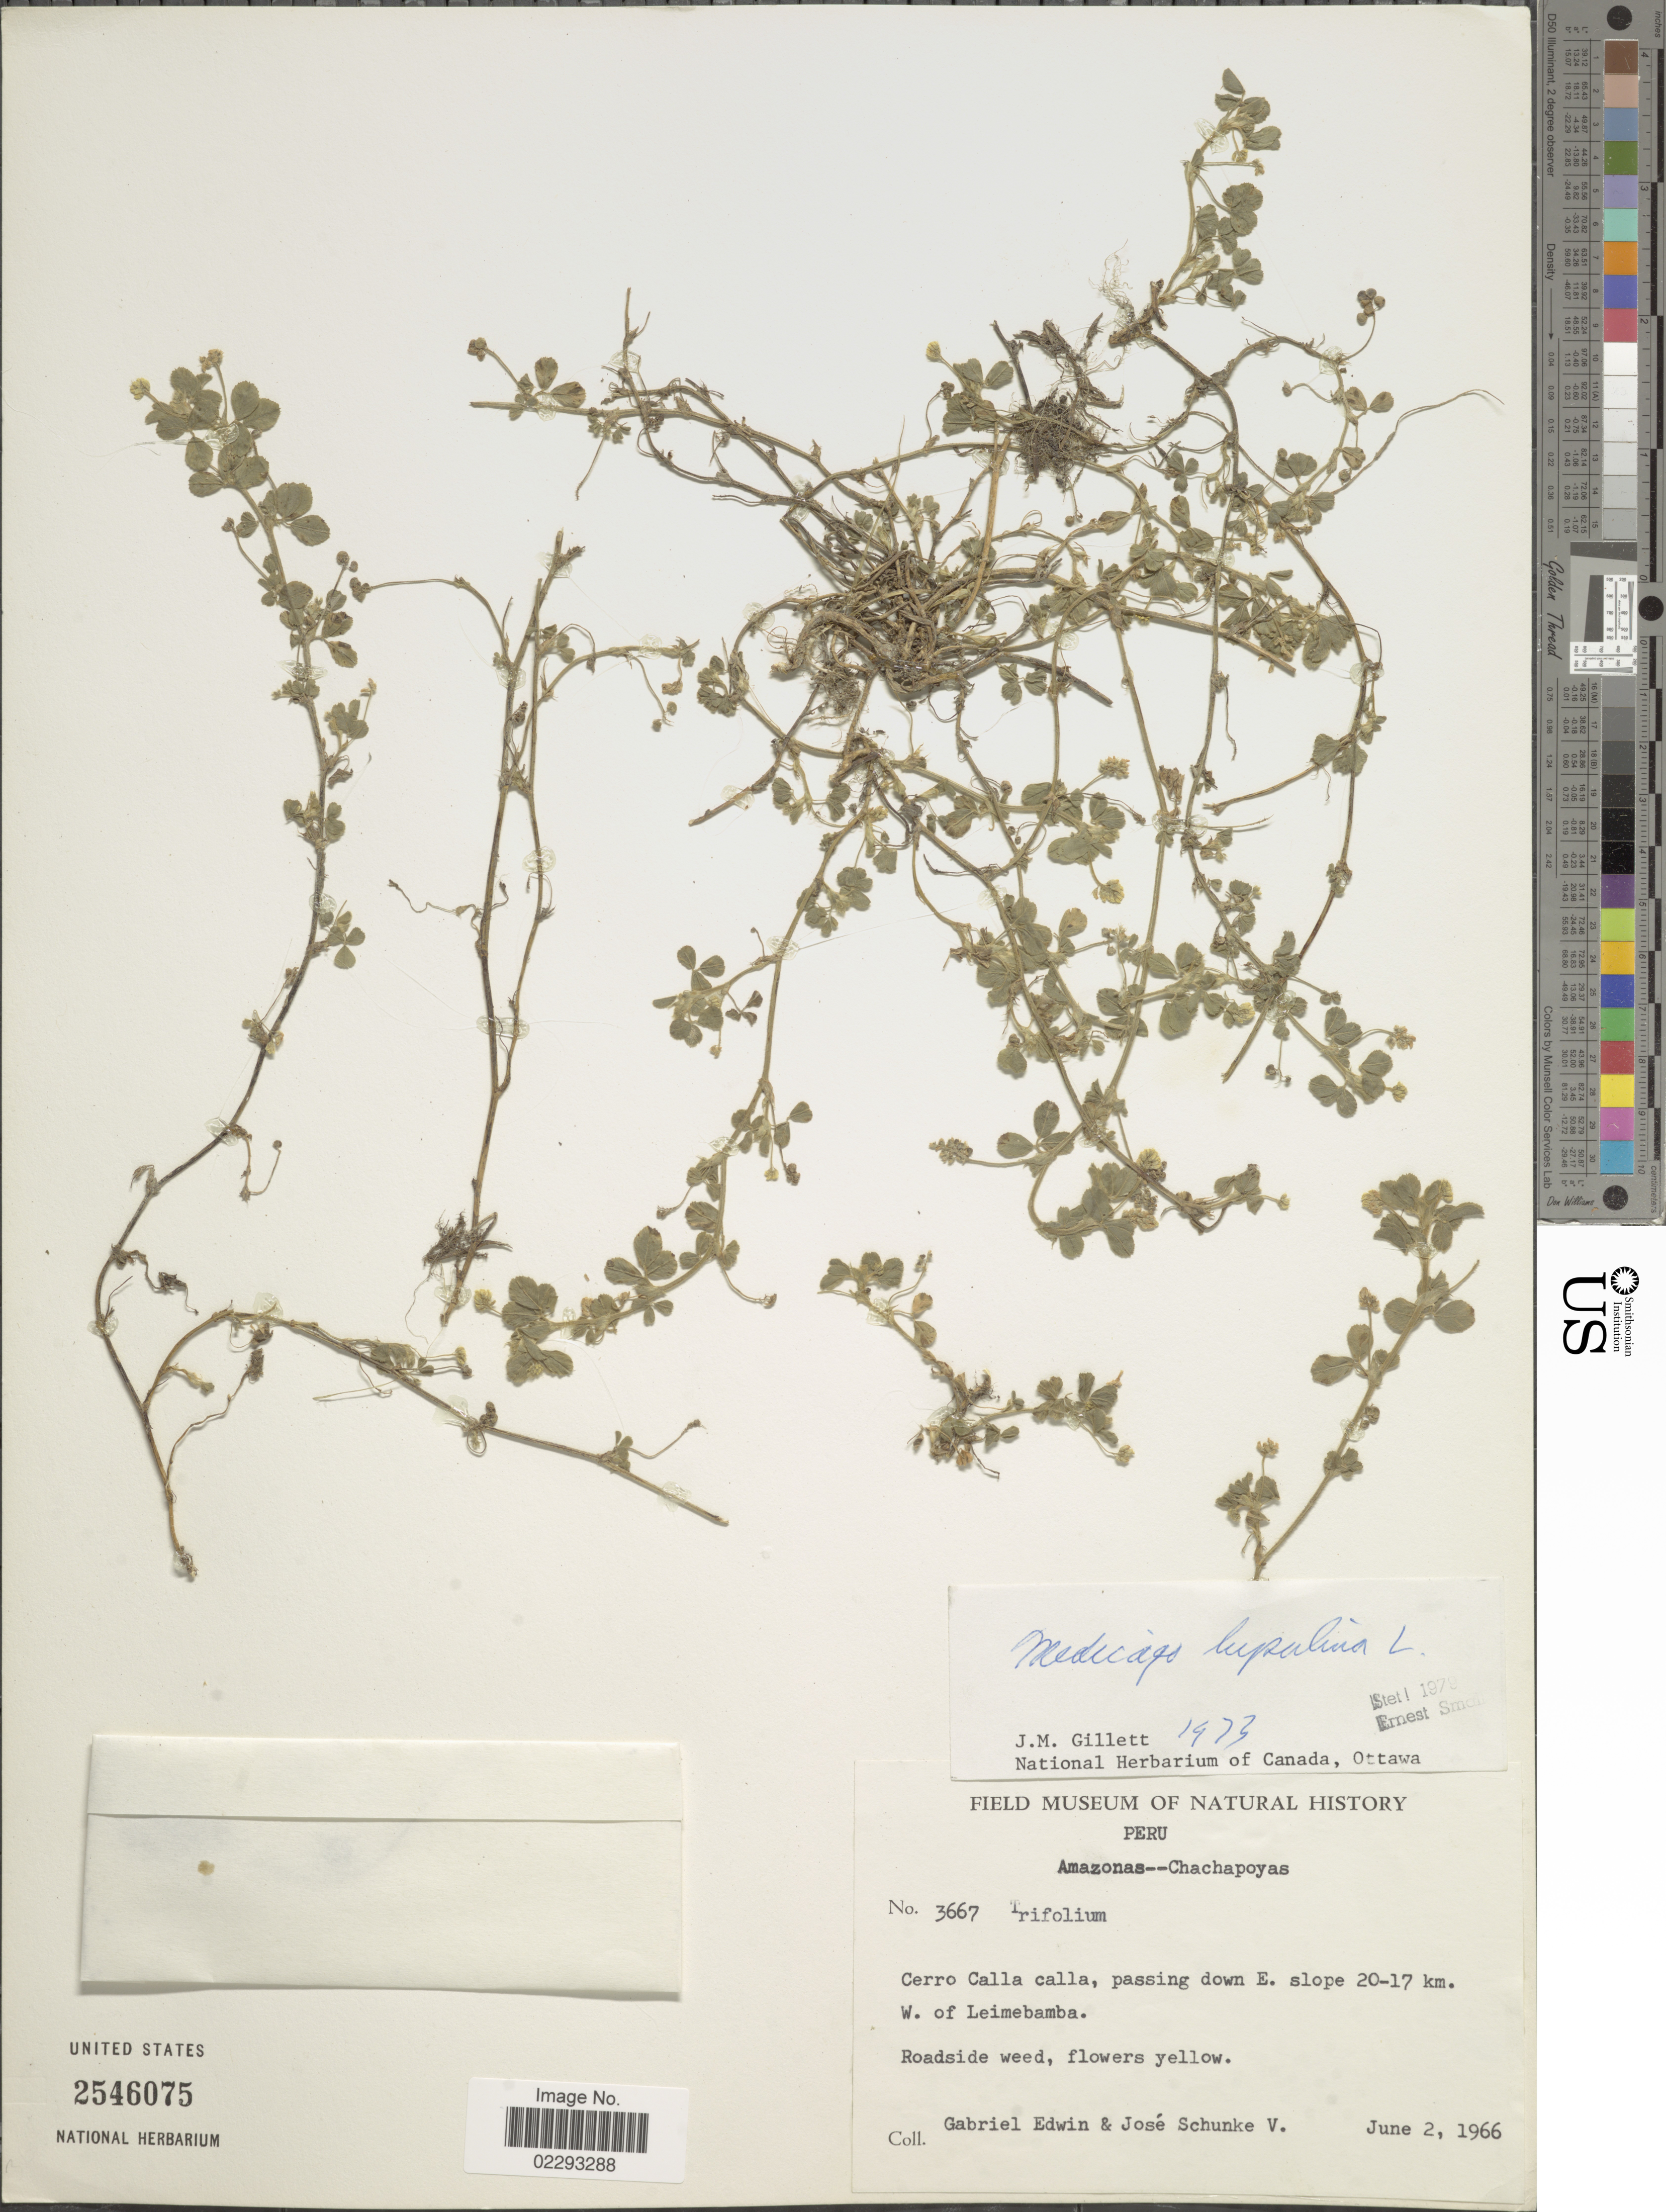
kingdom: Plantae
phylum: Tracheophyta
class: Magnoliopsida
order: Fabales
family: Fabaceae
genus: Medicago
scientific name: Medicago lupulina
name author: L.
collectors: G. Edwin & J. Schunke Vigo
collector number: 3667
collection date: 1966-06-02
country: Peru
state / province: Amazonas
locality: Cerro Calla calla, passing down E. slope 20-17 km. W. of Leimebamba, roadside weed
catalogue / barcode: US 2546075